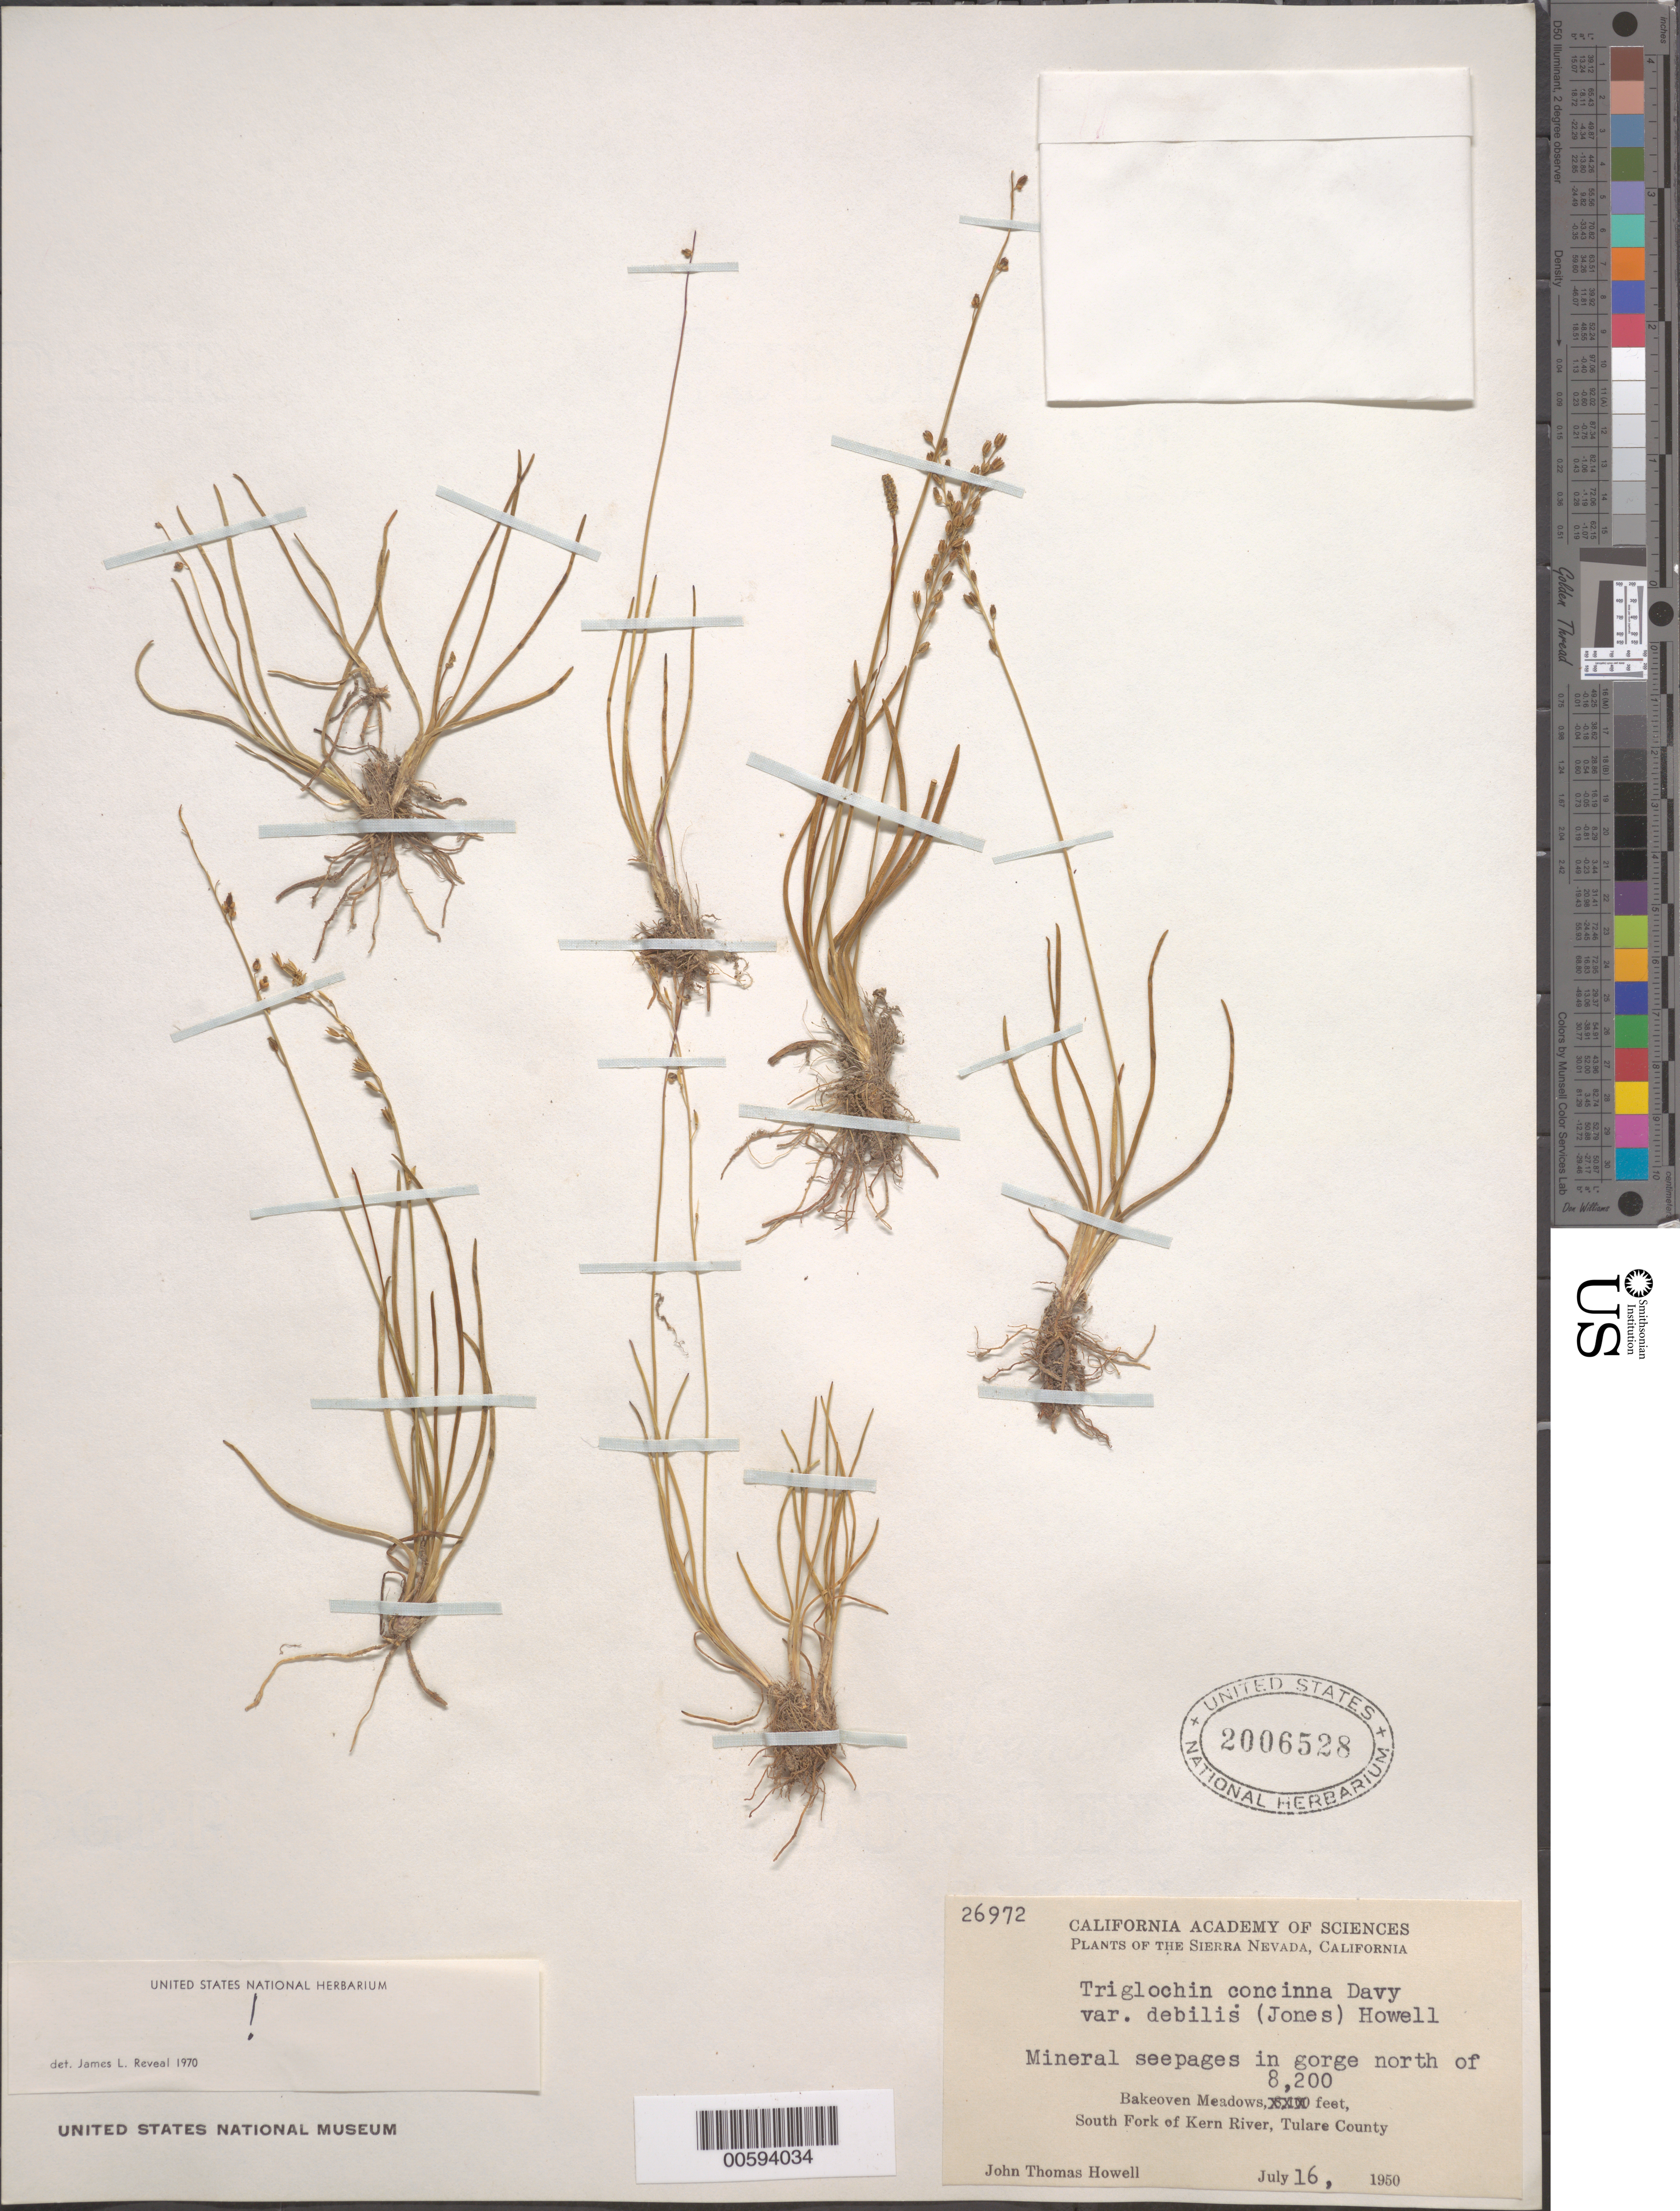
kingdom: Plantae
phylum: Tracheophyta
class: Liliopsida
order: Alismatales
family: Juncaginaceae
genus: Triglochin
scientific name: Triglochin concinna var. debilis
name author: (M.E. Jones) J.T. Howell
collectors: J. T. Howell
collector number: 26972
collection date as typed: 16 Jul 1950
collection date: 1950-07-16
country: United States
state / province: California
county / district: Tulare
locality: Bakeoven Meadows, South Fork of Kern River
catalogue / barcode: US 2006528